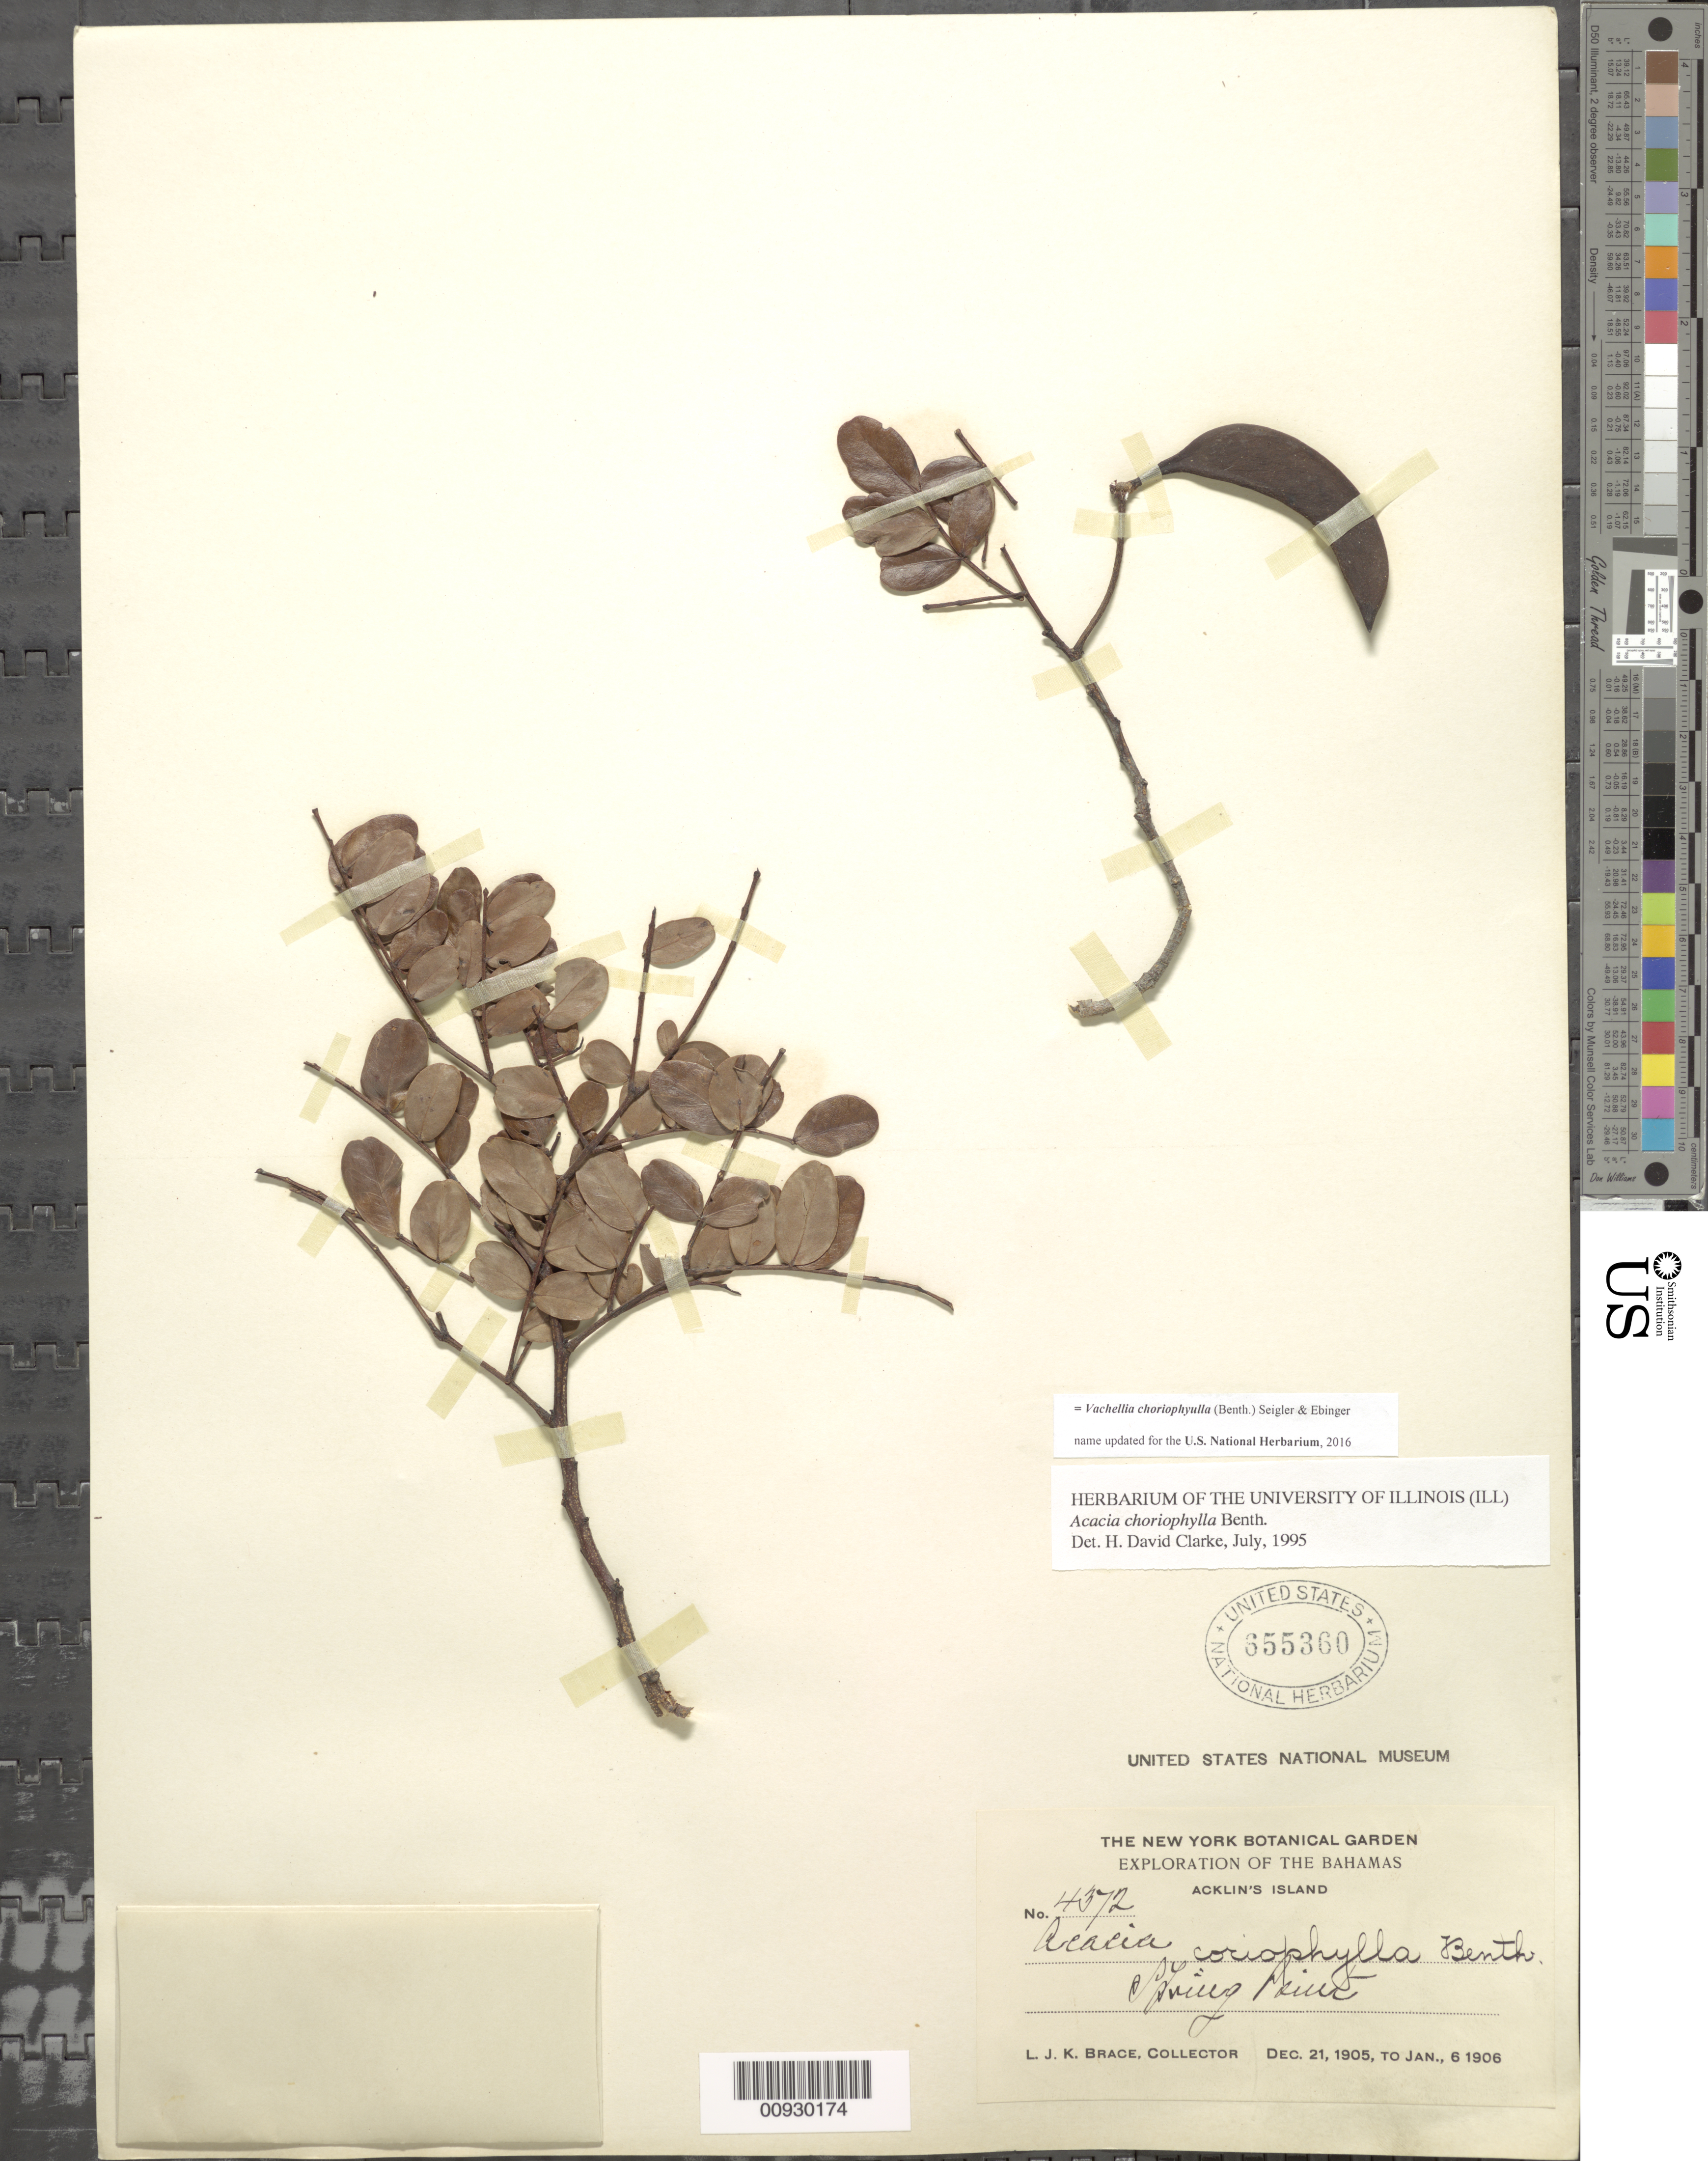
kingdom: Plantae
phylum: Tracheophyta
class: Magnoliopsida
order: Fabales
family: Fabaceae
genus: Vachellia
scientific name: Vachellia choriophylla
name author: (Benth.) Seigler & Ebinger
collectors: L. J. K. Brace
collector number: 4372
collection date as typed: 21 Dec 1905 to 06 Jan 1906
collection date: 1905-12-21/1906-01-06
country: Bahamas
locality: Acklin's Island, Spring Point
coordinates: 0 N, 0 E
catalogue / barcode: US 355360